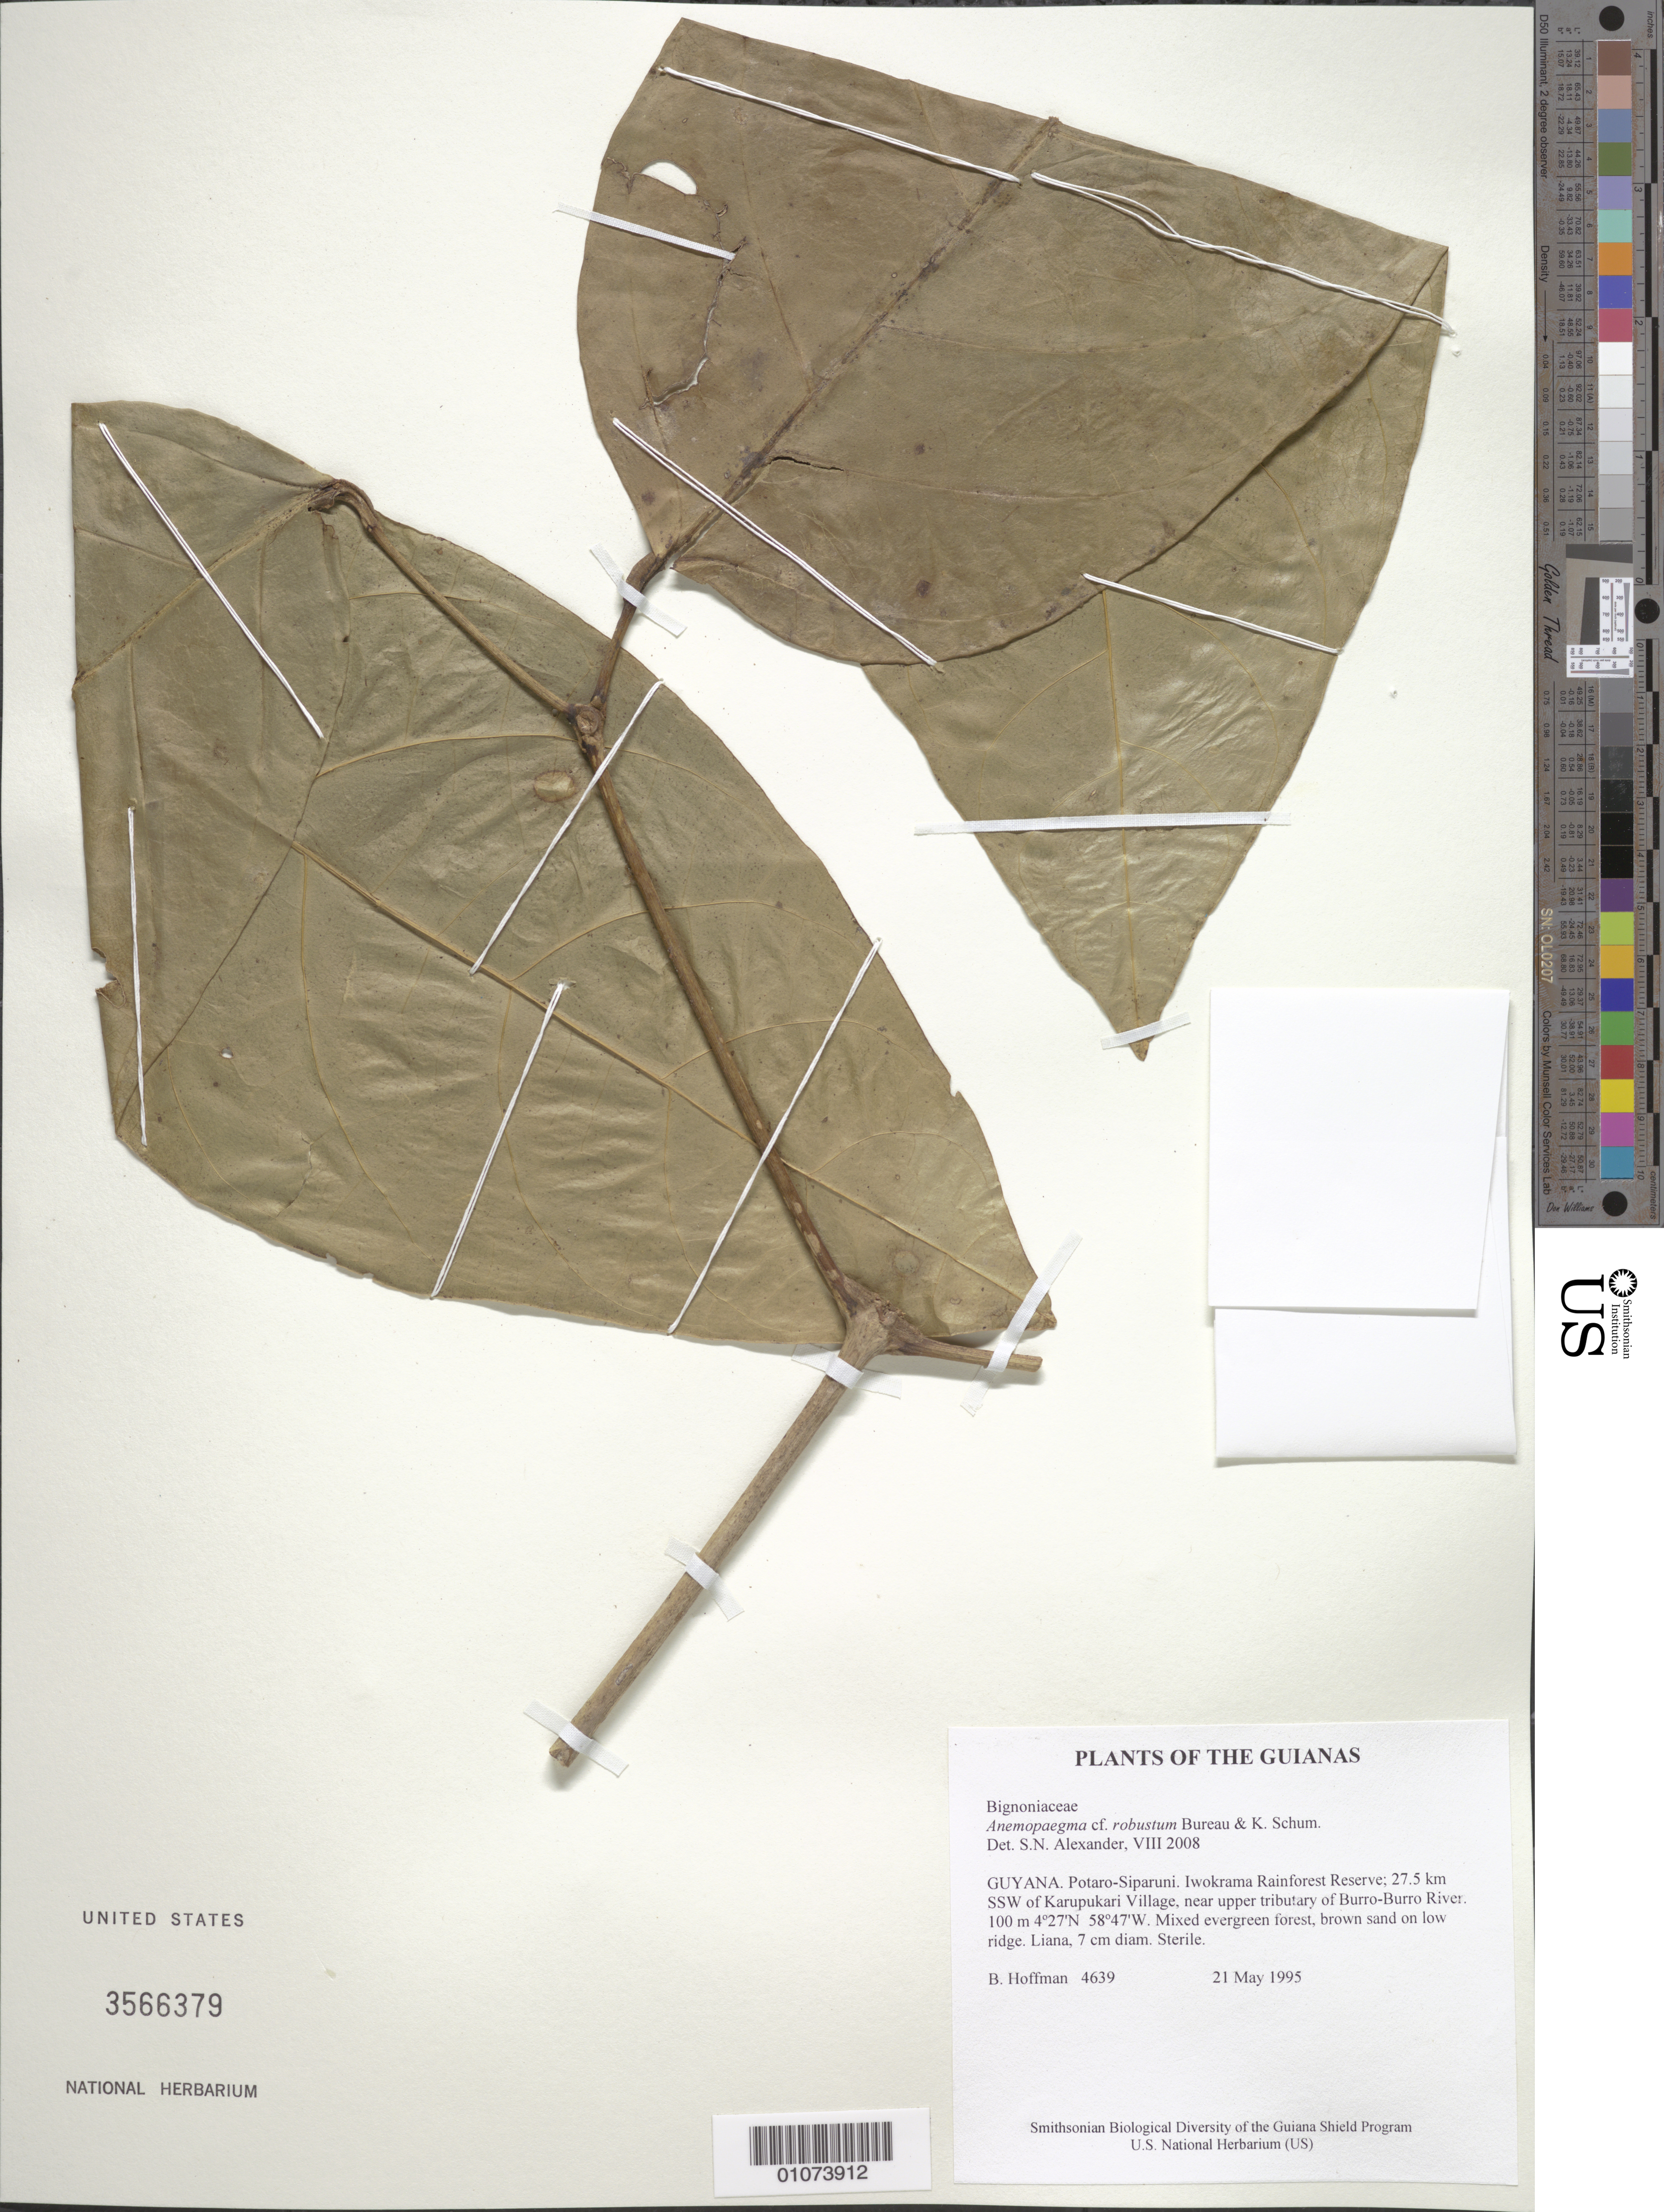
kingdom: Plantae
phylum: Tracheophyta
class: Magnoliopsida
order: Lamiales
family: Bignoniaceae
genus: Anemopaegma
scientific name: Anemopaegma robustum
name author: Bureau & K. Schum.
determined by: Alexander, S. N.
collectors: B. Hoffman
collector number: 4639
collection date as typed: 21 May 1995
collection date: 1995-05-21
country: Guyana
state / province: Potaro-Siparuni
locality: Iwokrama Rainforest Reserve; 27.5 km SSW of Karupukari Village, near upper tributary of Burro-Burro River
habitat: Mixed evergreen forest, brown sand on low ridge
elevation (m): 100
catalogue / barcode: US 3566379